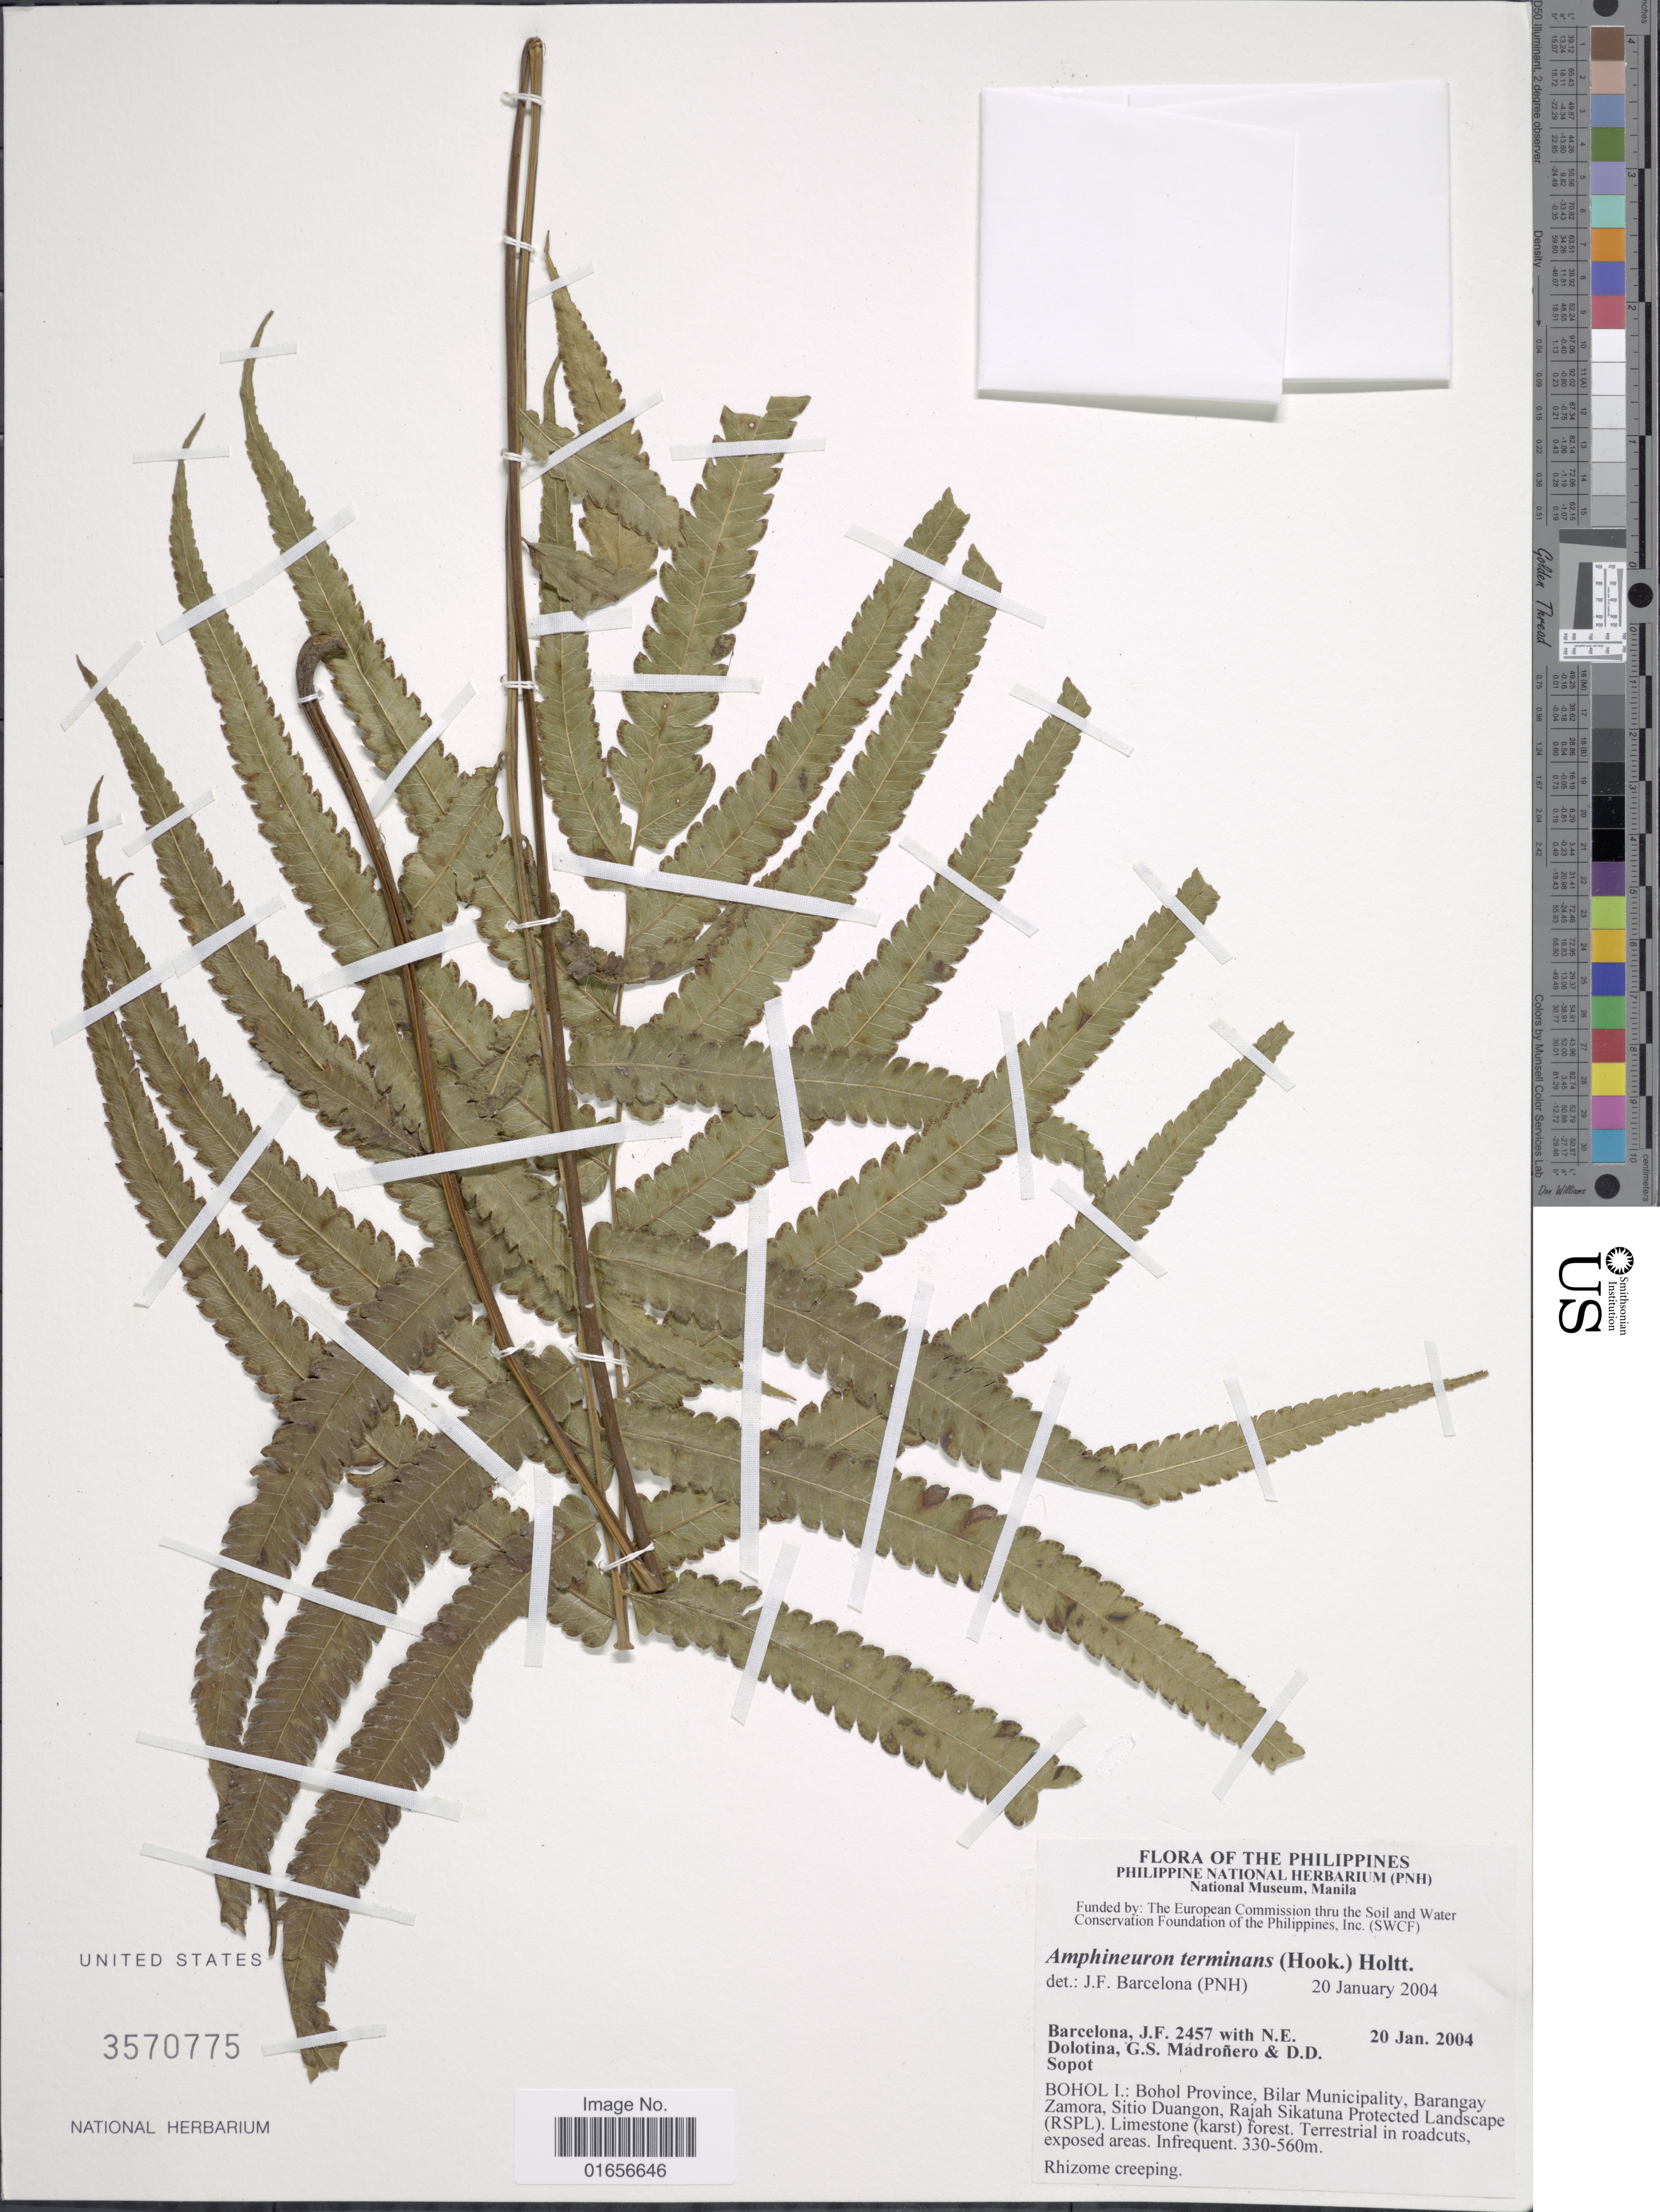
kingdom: Plantae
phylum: Tracheophyta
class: Polypodiopsida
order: Polypodiales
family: Thelypteridaceae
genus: Amphineuron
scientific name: Amphineuron terminans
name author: (J. Sm. ex Hook.) Holttum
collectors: J. F. Barcelona, N. Dolotina, G. Madroñero & D. Sopot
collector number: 2457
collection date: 2004-01-20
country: Philippines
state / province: Central Visayas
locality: The Philippines, Bohol I.: Bohol province, Vilar Municipality, Barangay Zamora, Sitio Duangon, Rajah Sikatuna Protected Landscape (RSPL)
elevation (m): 330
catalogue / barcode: US 3570775